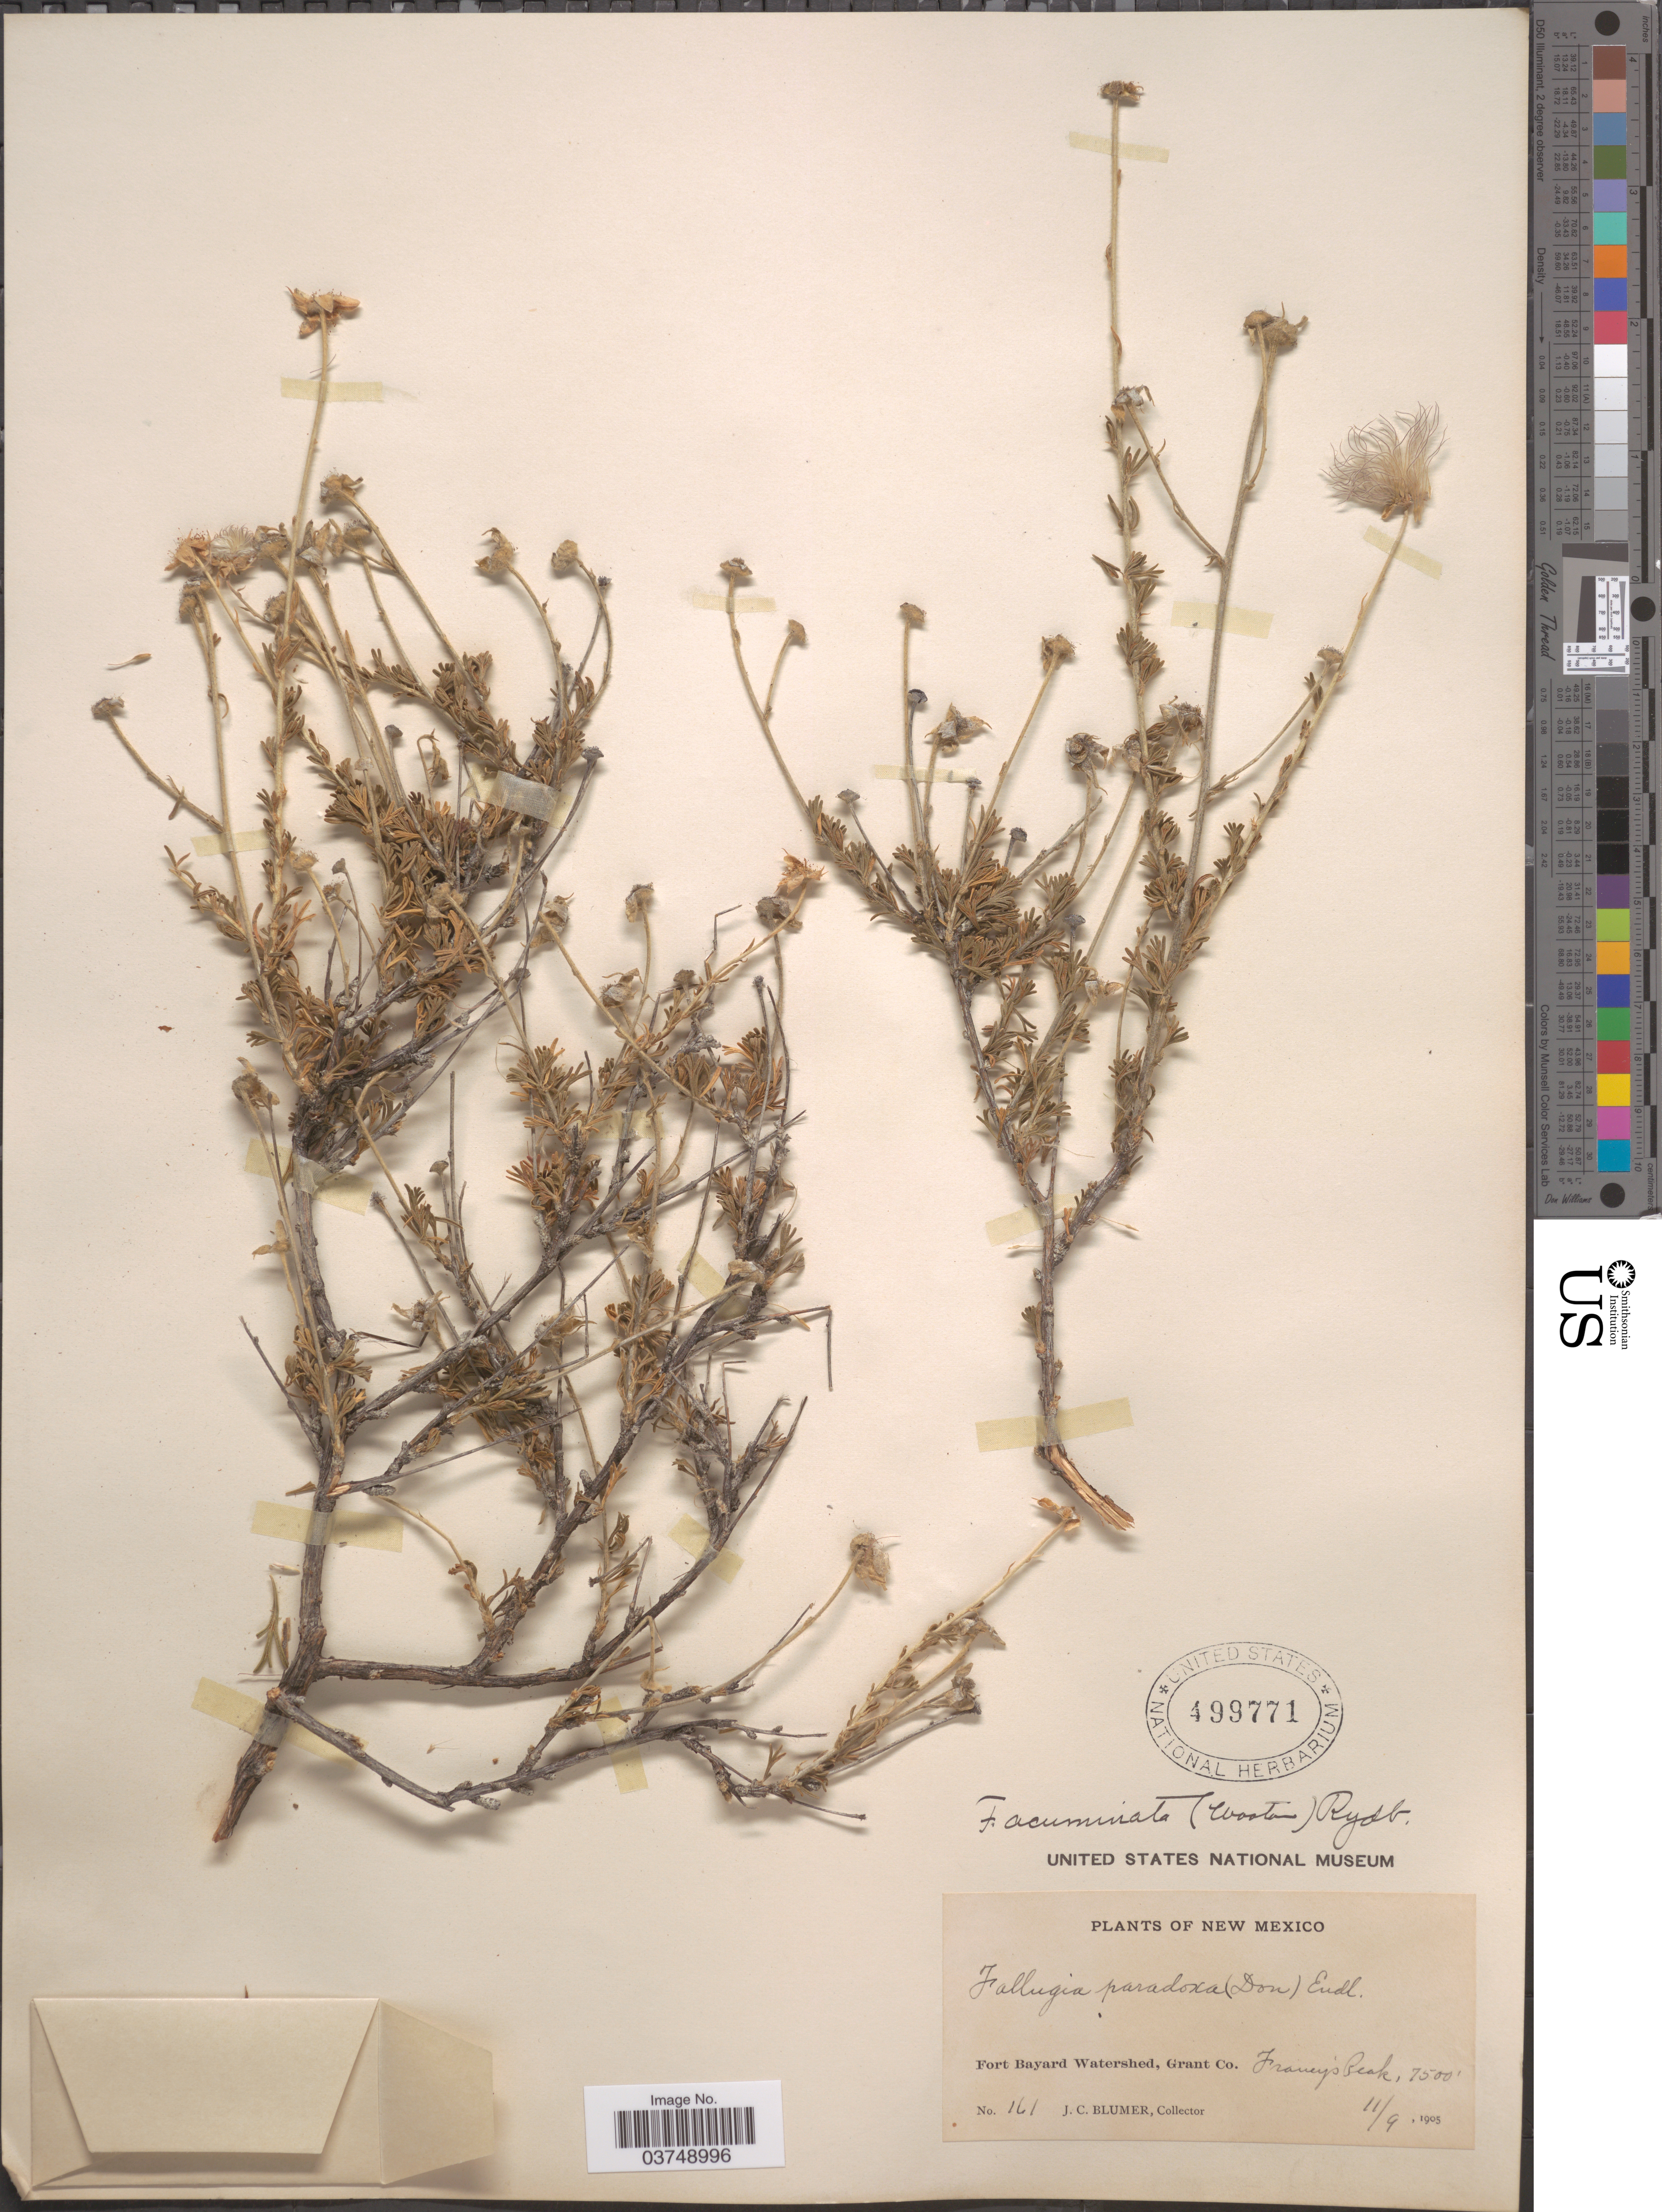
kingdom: Plantae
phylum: Tracheophyta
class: Magnoliopsida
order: Rosales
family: Rosaceae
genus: Fallugia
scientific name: Fallugia acuminata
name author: (Wooton) Rydb.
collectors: J. C. Blumer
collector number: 161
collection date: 1905-11-09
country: United States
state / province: New Mexico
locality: Fort Bayard Watershed, Grant Co. Franey's Peak.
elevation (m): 2286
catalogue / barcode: US 499771